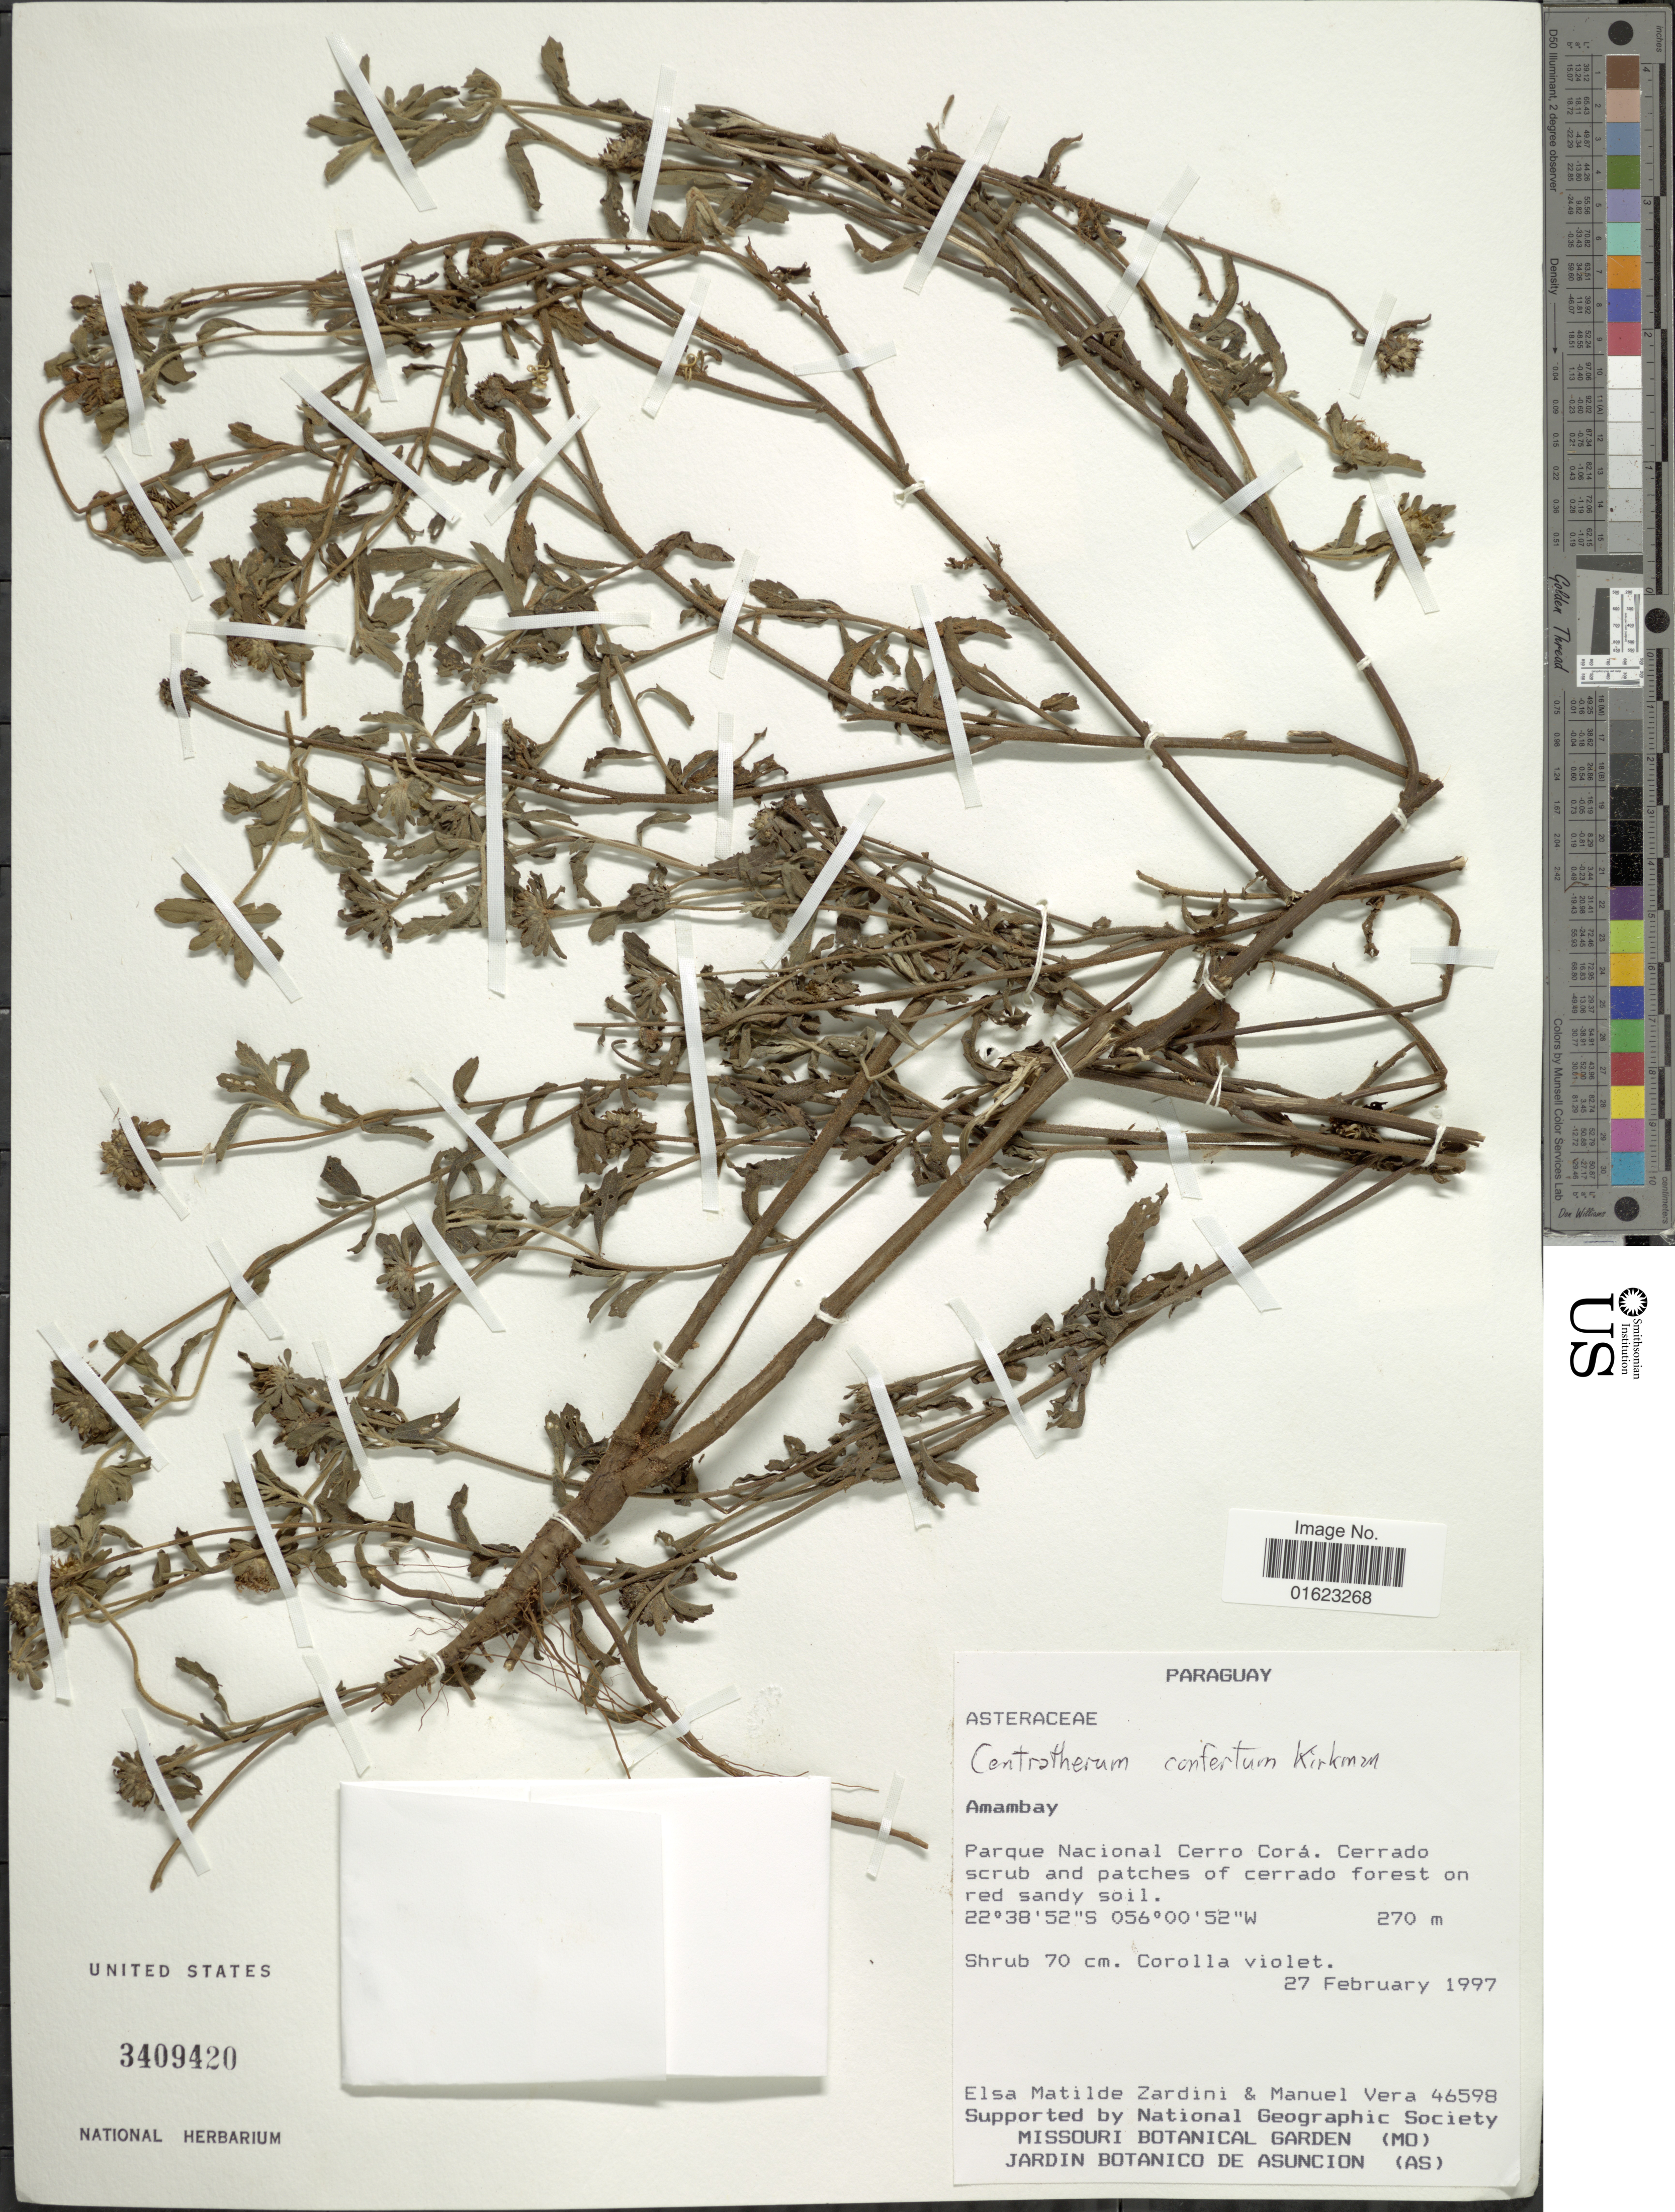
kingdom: Plantae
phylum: Tracheophyta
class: Magnoliopsida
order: Asterales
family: Asteraceae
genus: Centratherum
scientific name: Centratherum confertum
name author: Kirkman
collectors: E. M. Zardini & M. Vera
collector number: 46598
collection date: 1997-02-27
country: Paraguay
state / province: Amambay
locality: Amambay. Parque Nacional Cerro Cora.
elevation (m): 270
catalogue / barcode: US 3409420